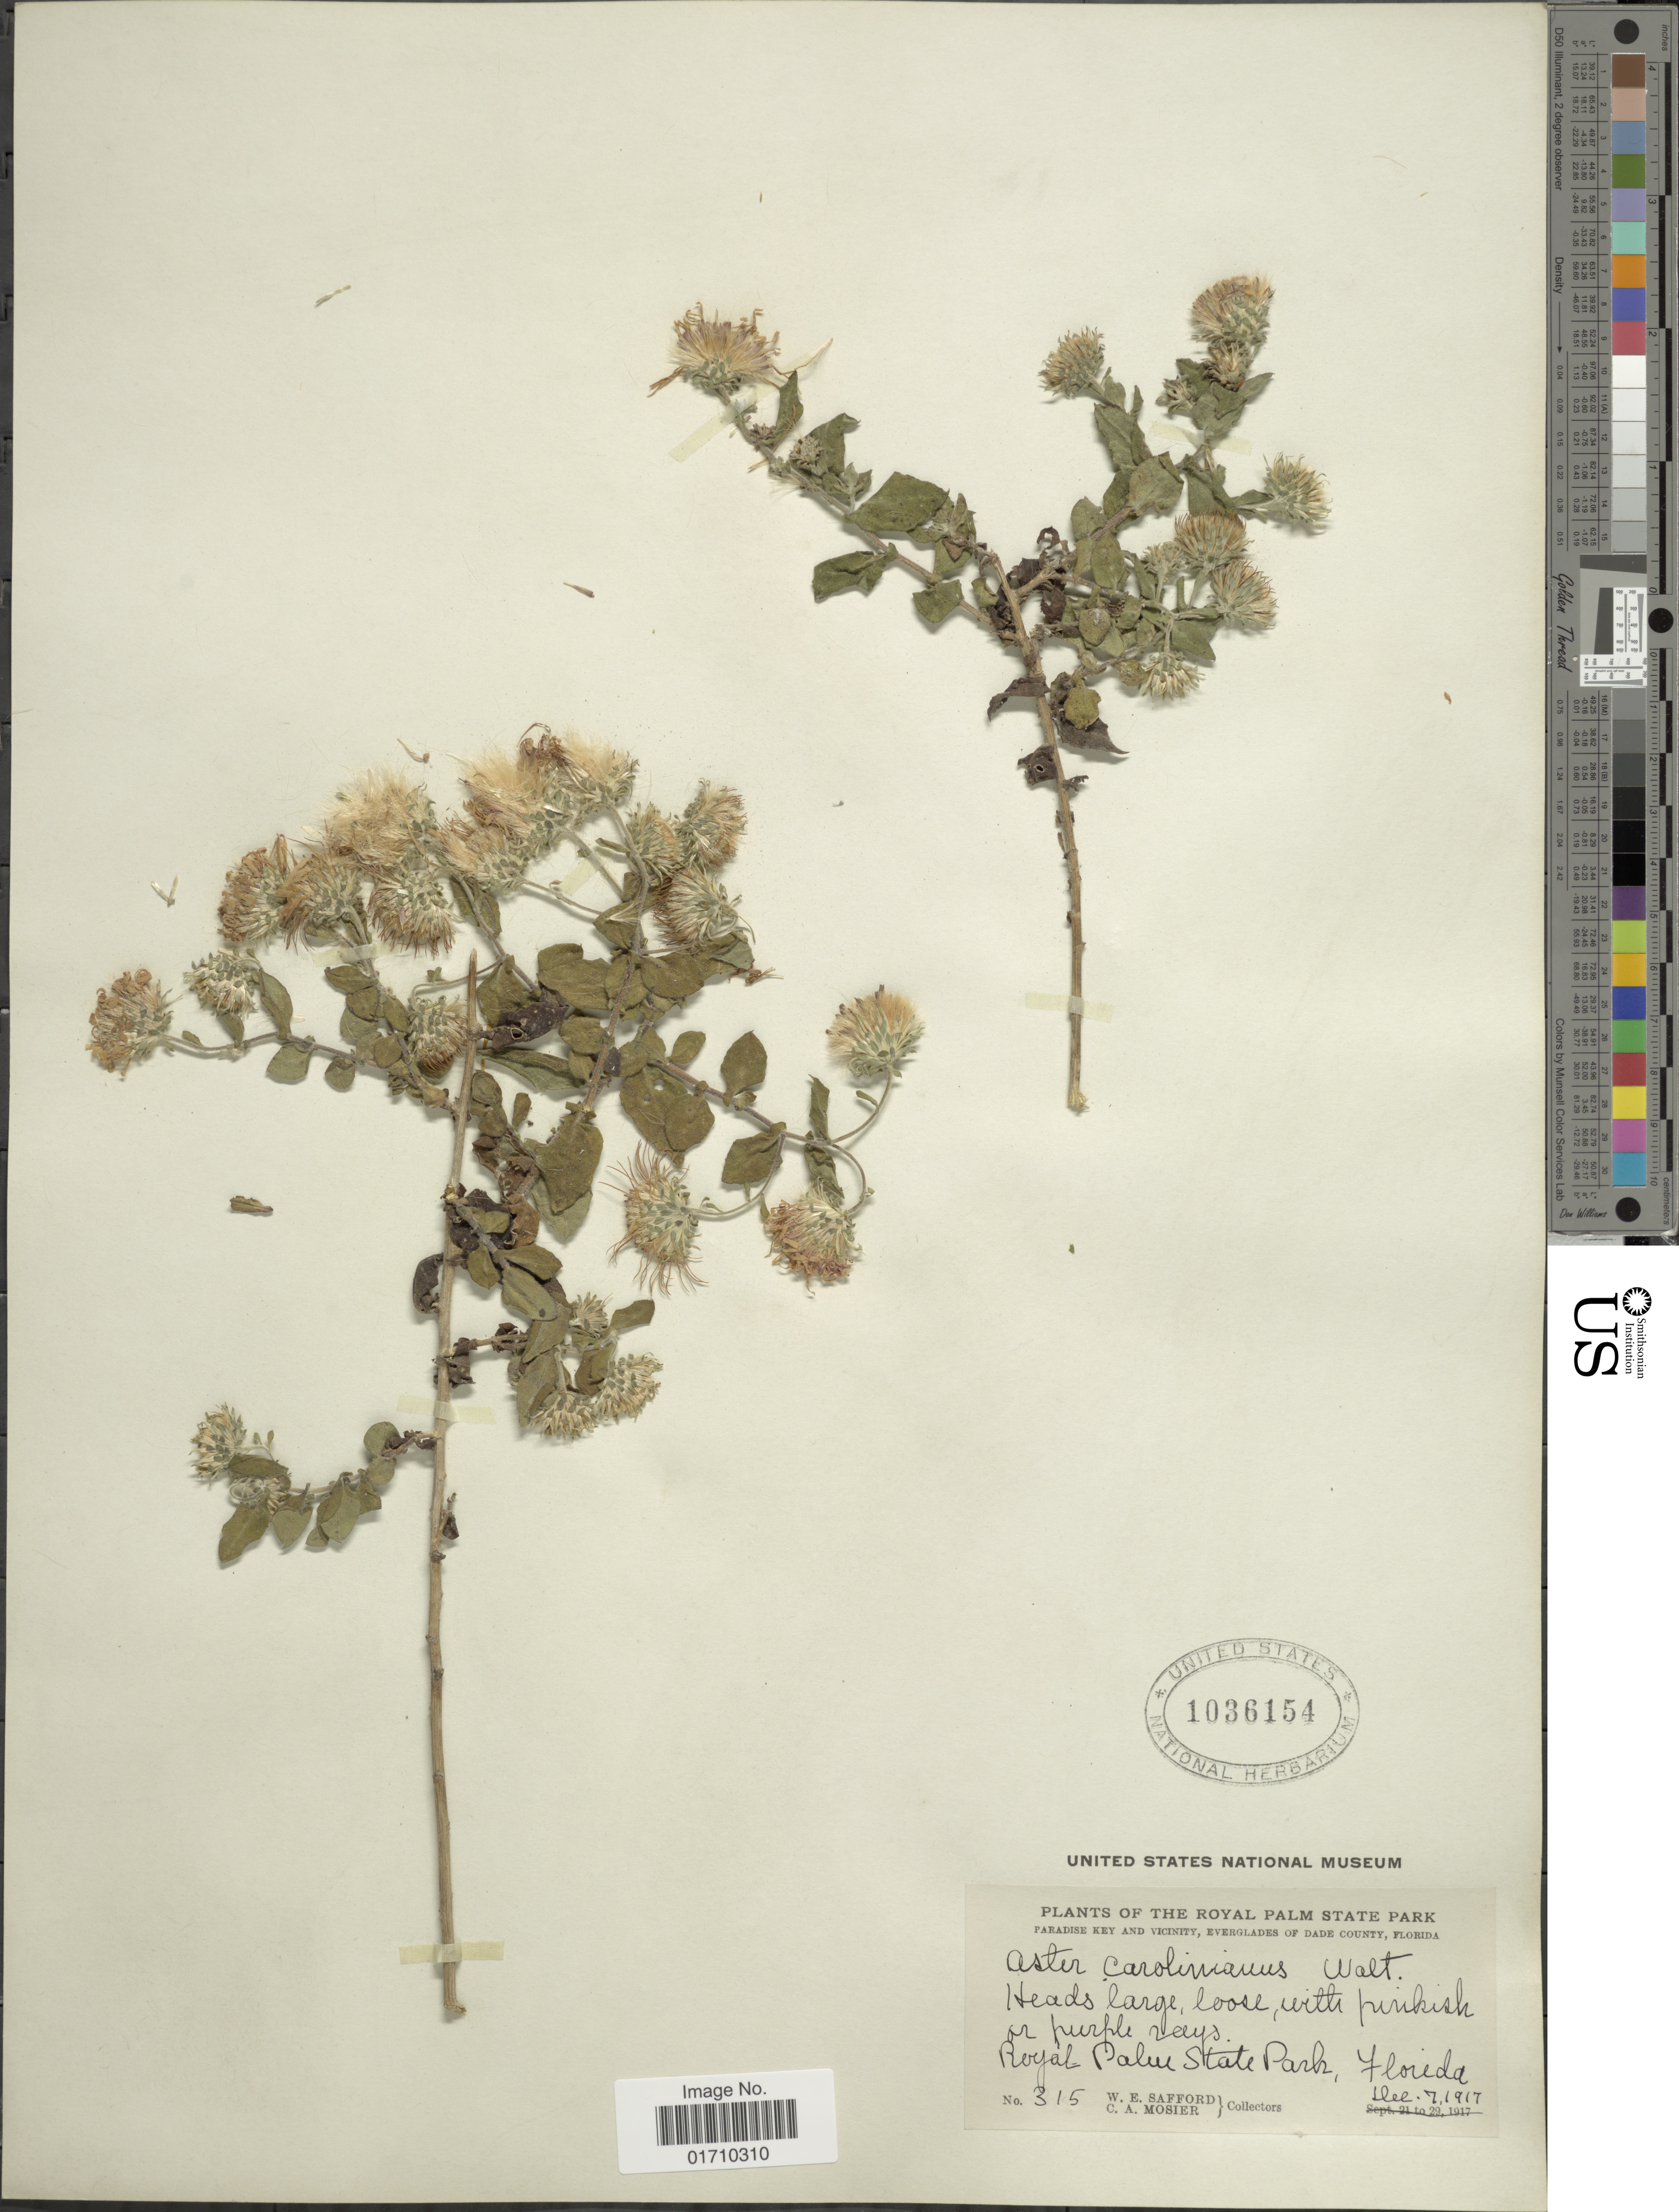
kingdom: Plantae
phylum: Tracheophyta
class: Magnoliopsida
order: Asterales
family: Asteraceae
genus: Ampelaster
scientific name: Ampelaster carolinianus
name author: (Walter) G.L. Nesom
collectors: W. E. Safford & C. A. Mosier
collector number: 315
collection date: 1917-12-07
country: United States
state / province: Florida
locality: The Royal Palm State Park, Paradise Key and vicinity, Everglades of Dade County, Royal Palm State Park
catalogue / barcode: US 1036154